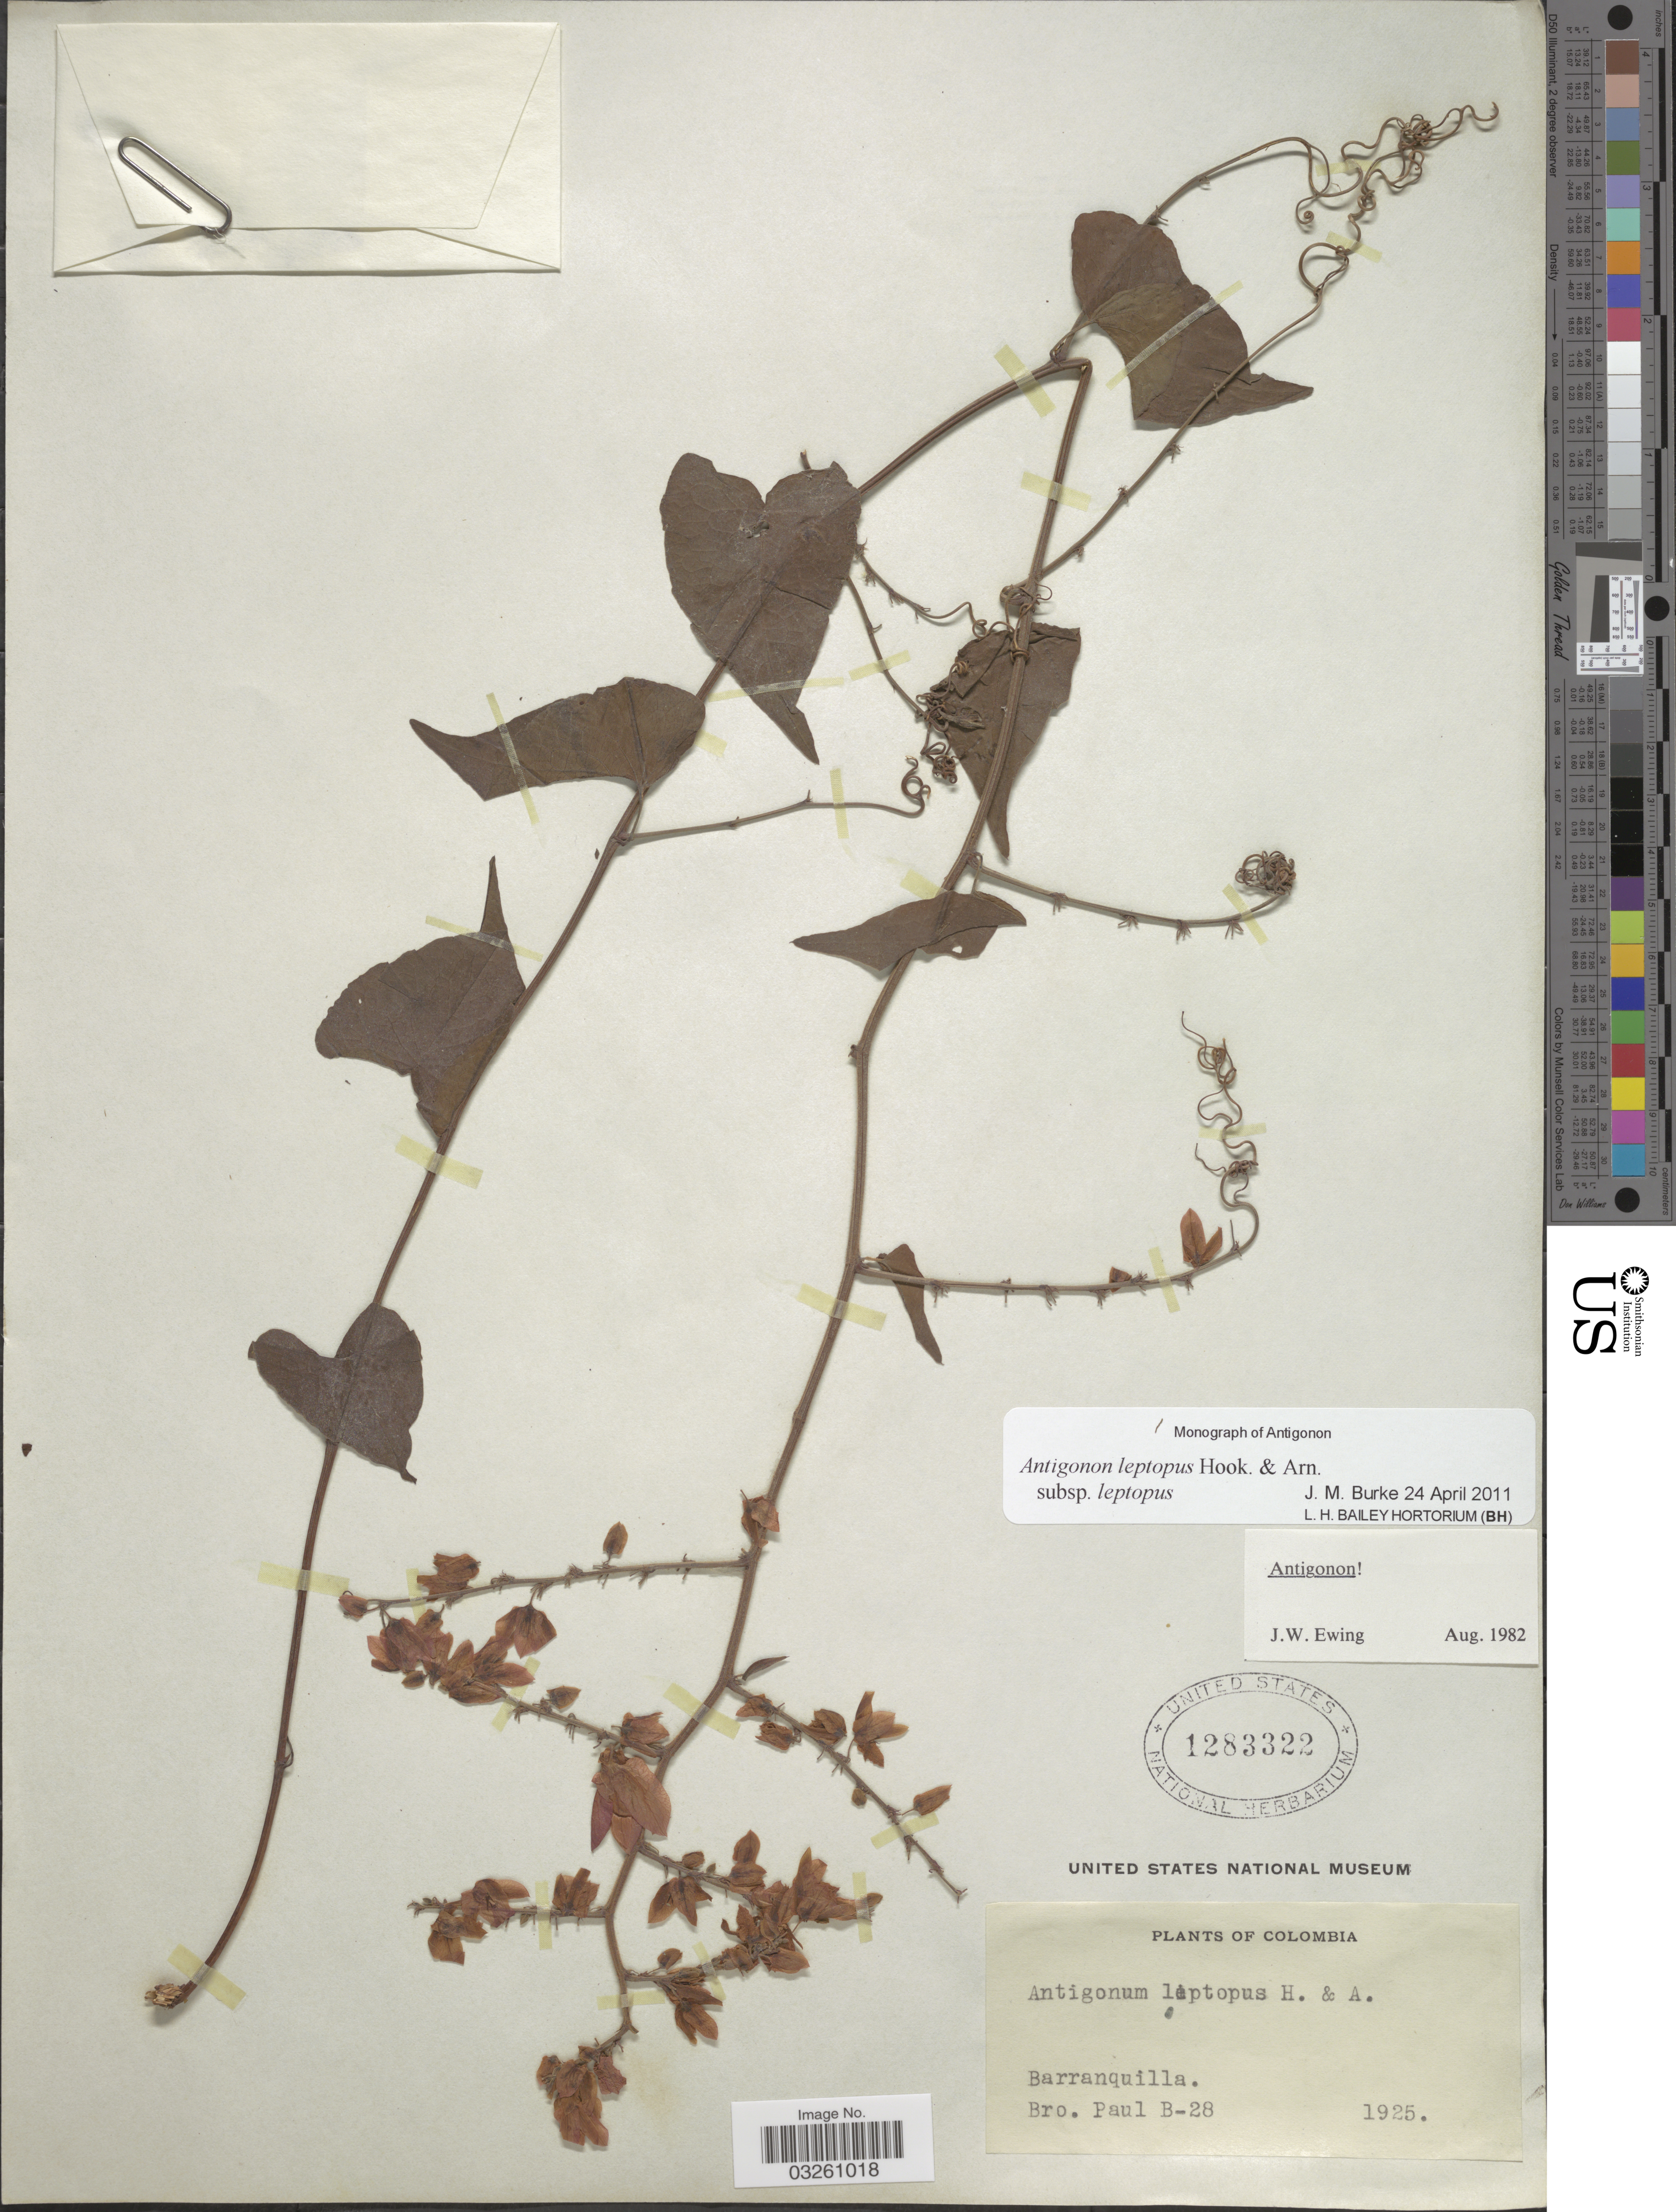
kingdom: Plantae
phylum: Tracheophyta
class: Magnoliopsida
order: Caryophyllales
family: Polygonaceae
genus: Antigonon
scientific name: Antigonon leptopus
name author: Hook. & Arn.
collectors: B. Paul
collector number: B-28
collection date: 1925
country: Colombia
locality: Barranquilla.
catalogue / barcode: US 1283322